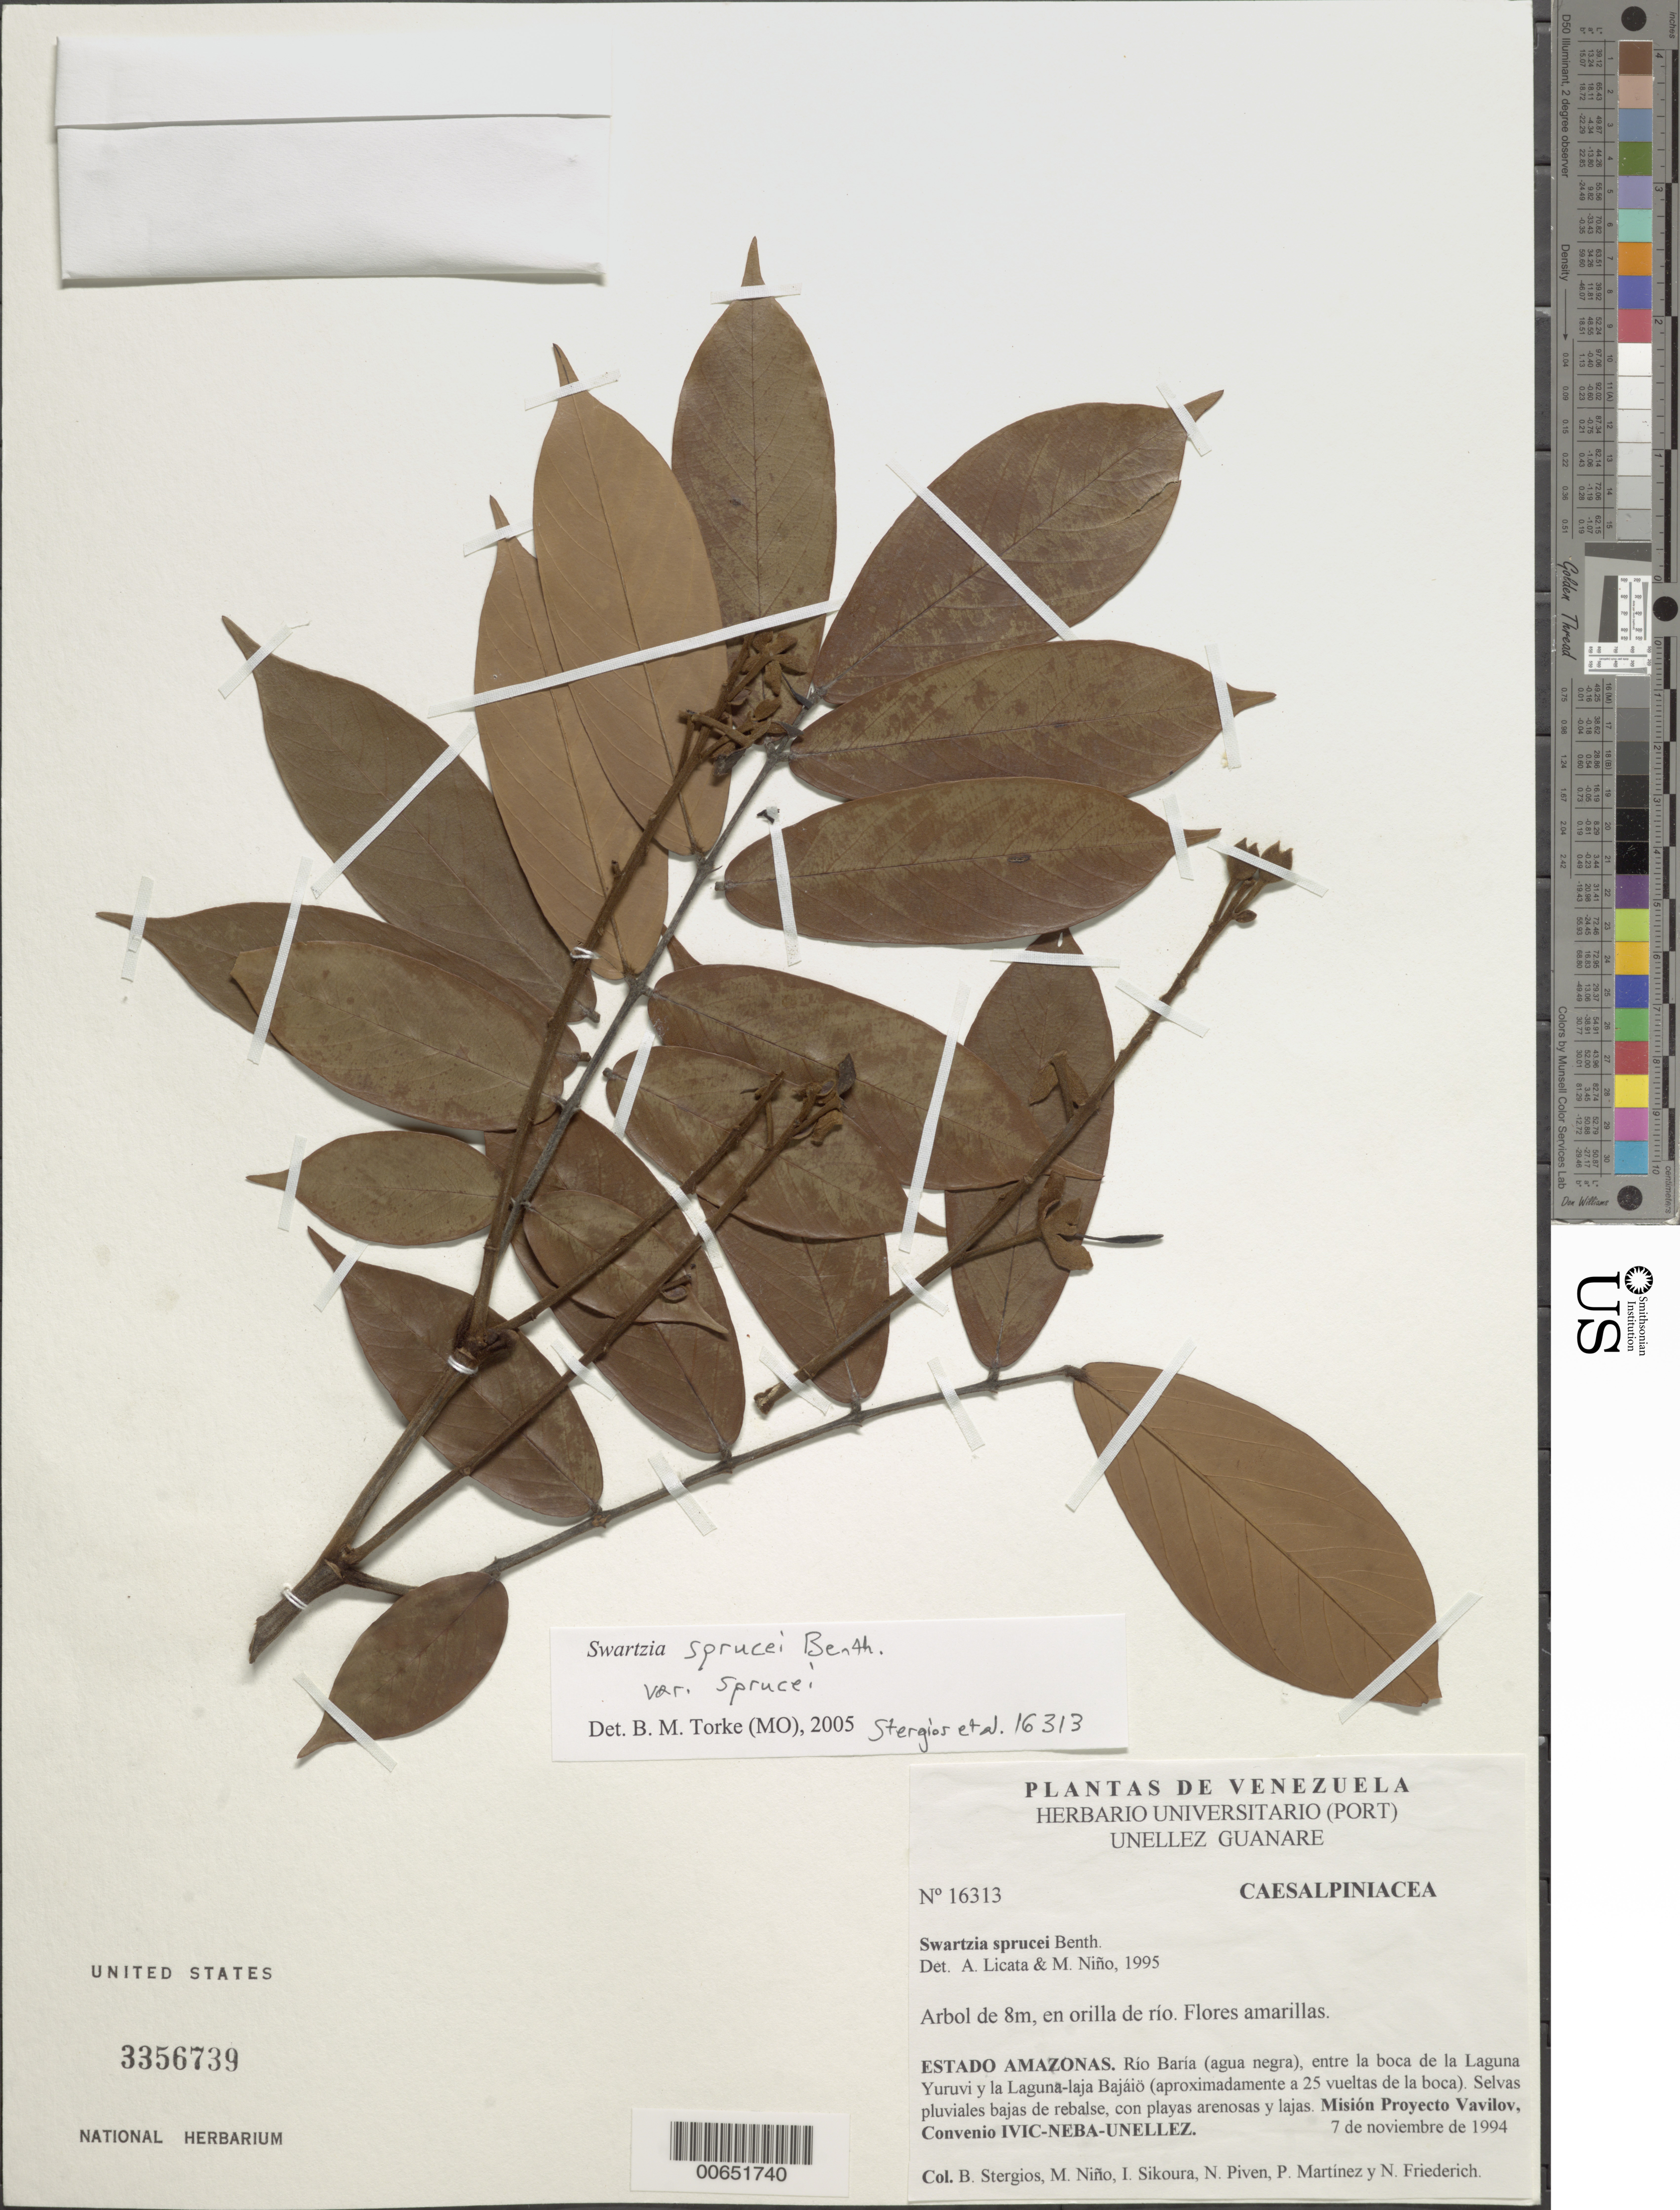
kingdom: Plantae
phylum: Tracheophyta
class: Magnoliopsida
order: Fabales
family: Fabaceae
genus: Swartzia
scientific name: Swartzia sprucei var. sprucei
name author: Benth.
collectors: B. G. Stergios, S. M. Niño, I. Sikoura, N. Piven, P. Martinez & N. Frederich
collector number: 16313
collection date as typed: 07 Nov 1994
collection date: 1994-11-07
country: Venezuela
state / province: Amazonas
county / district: Río Negro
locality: Río Baría, entre la boca de la Laguna Yuruvi y la Laguna-laja Bajáiö (aprox. a 25 vueltas de la boca)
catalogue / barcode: US 3356739